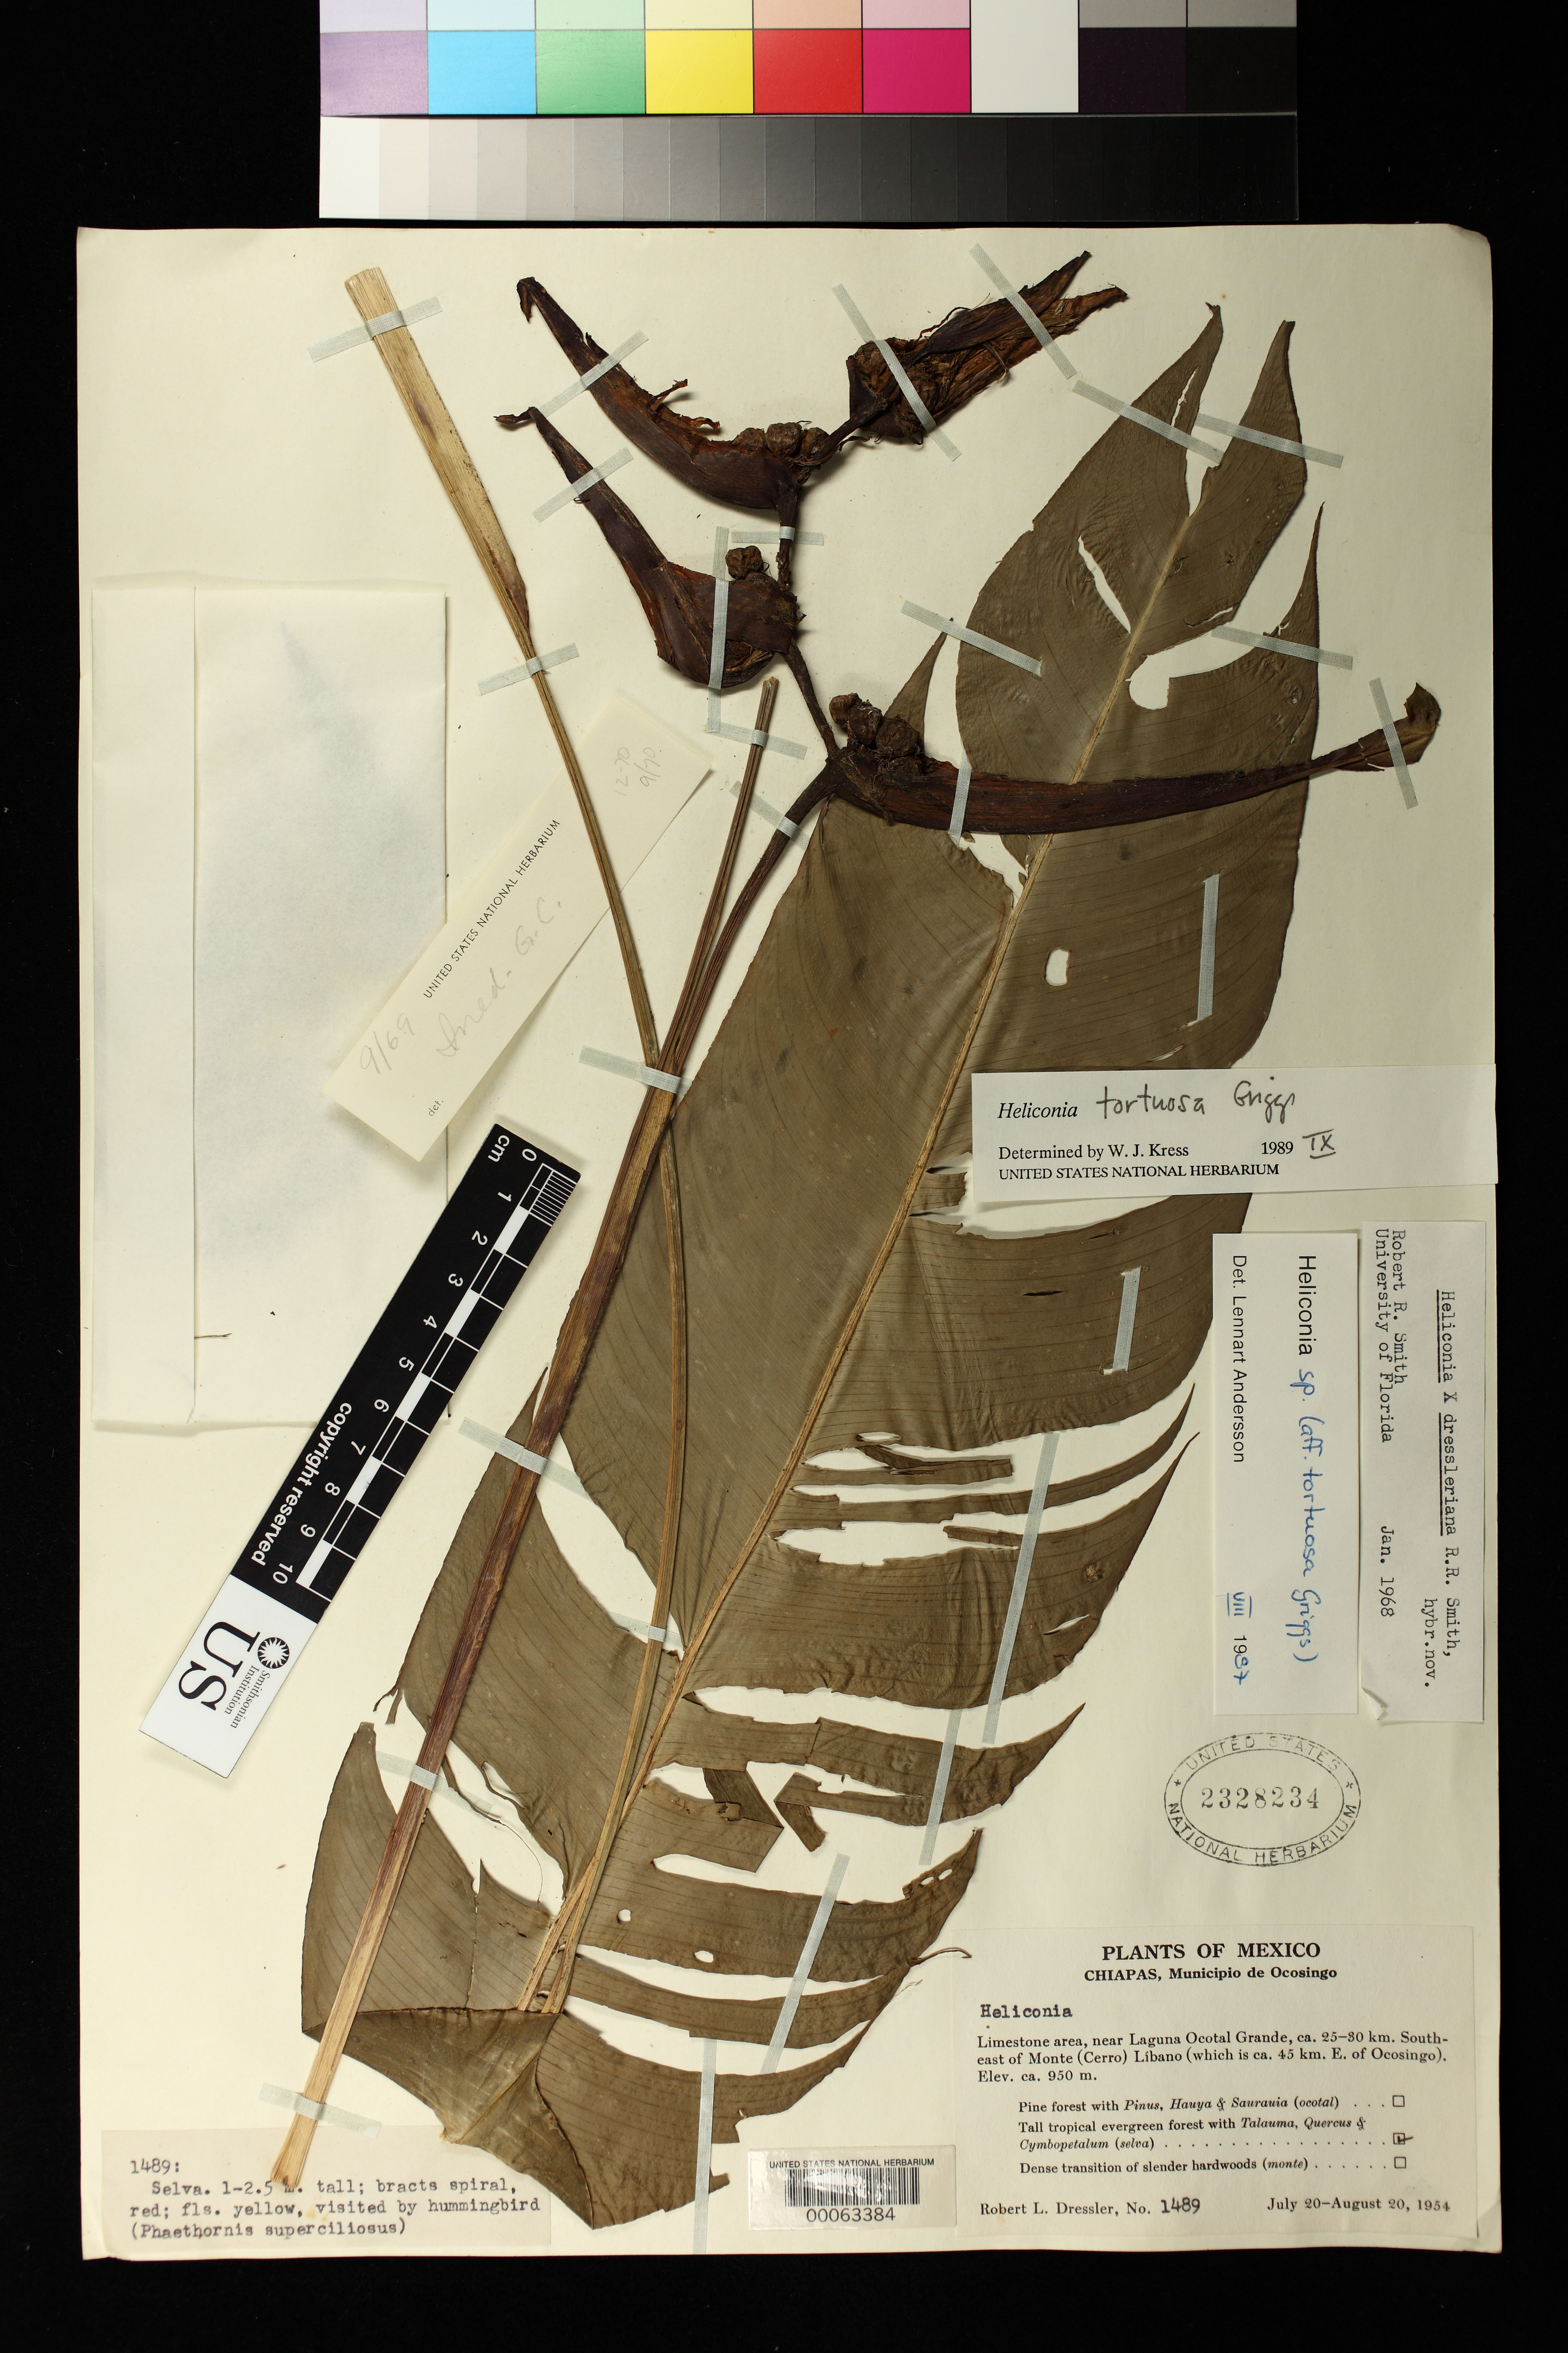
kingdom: Plantae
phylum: Tracheophyta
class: Liliopsida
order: Zingiberales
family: Heliconiaceae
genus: Heliconia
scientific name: Heliconia tortuosa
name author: R.F. Griggs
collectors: R. Dressler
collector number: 1489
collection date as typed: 20 Jul 1954 to 20 Aug 1954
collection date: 1954-07-20/1954-08-20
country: Mexico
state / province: Chiapas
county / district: Ocosingo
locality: Limestone area near Laguna Ocotal Grande, ca 25-30 km SE of Monte Libano (ca 45 km E of Ocosingo)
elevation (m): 950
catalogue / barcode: US 2328234